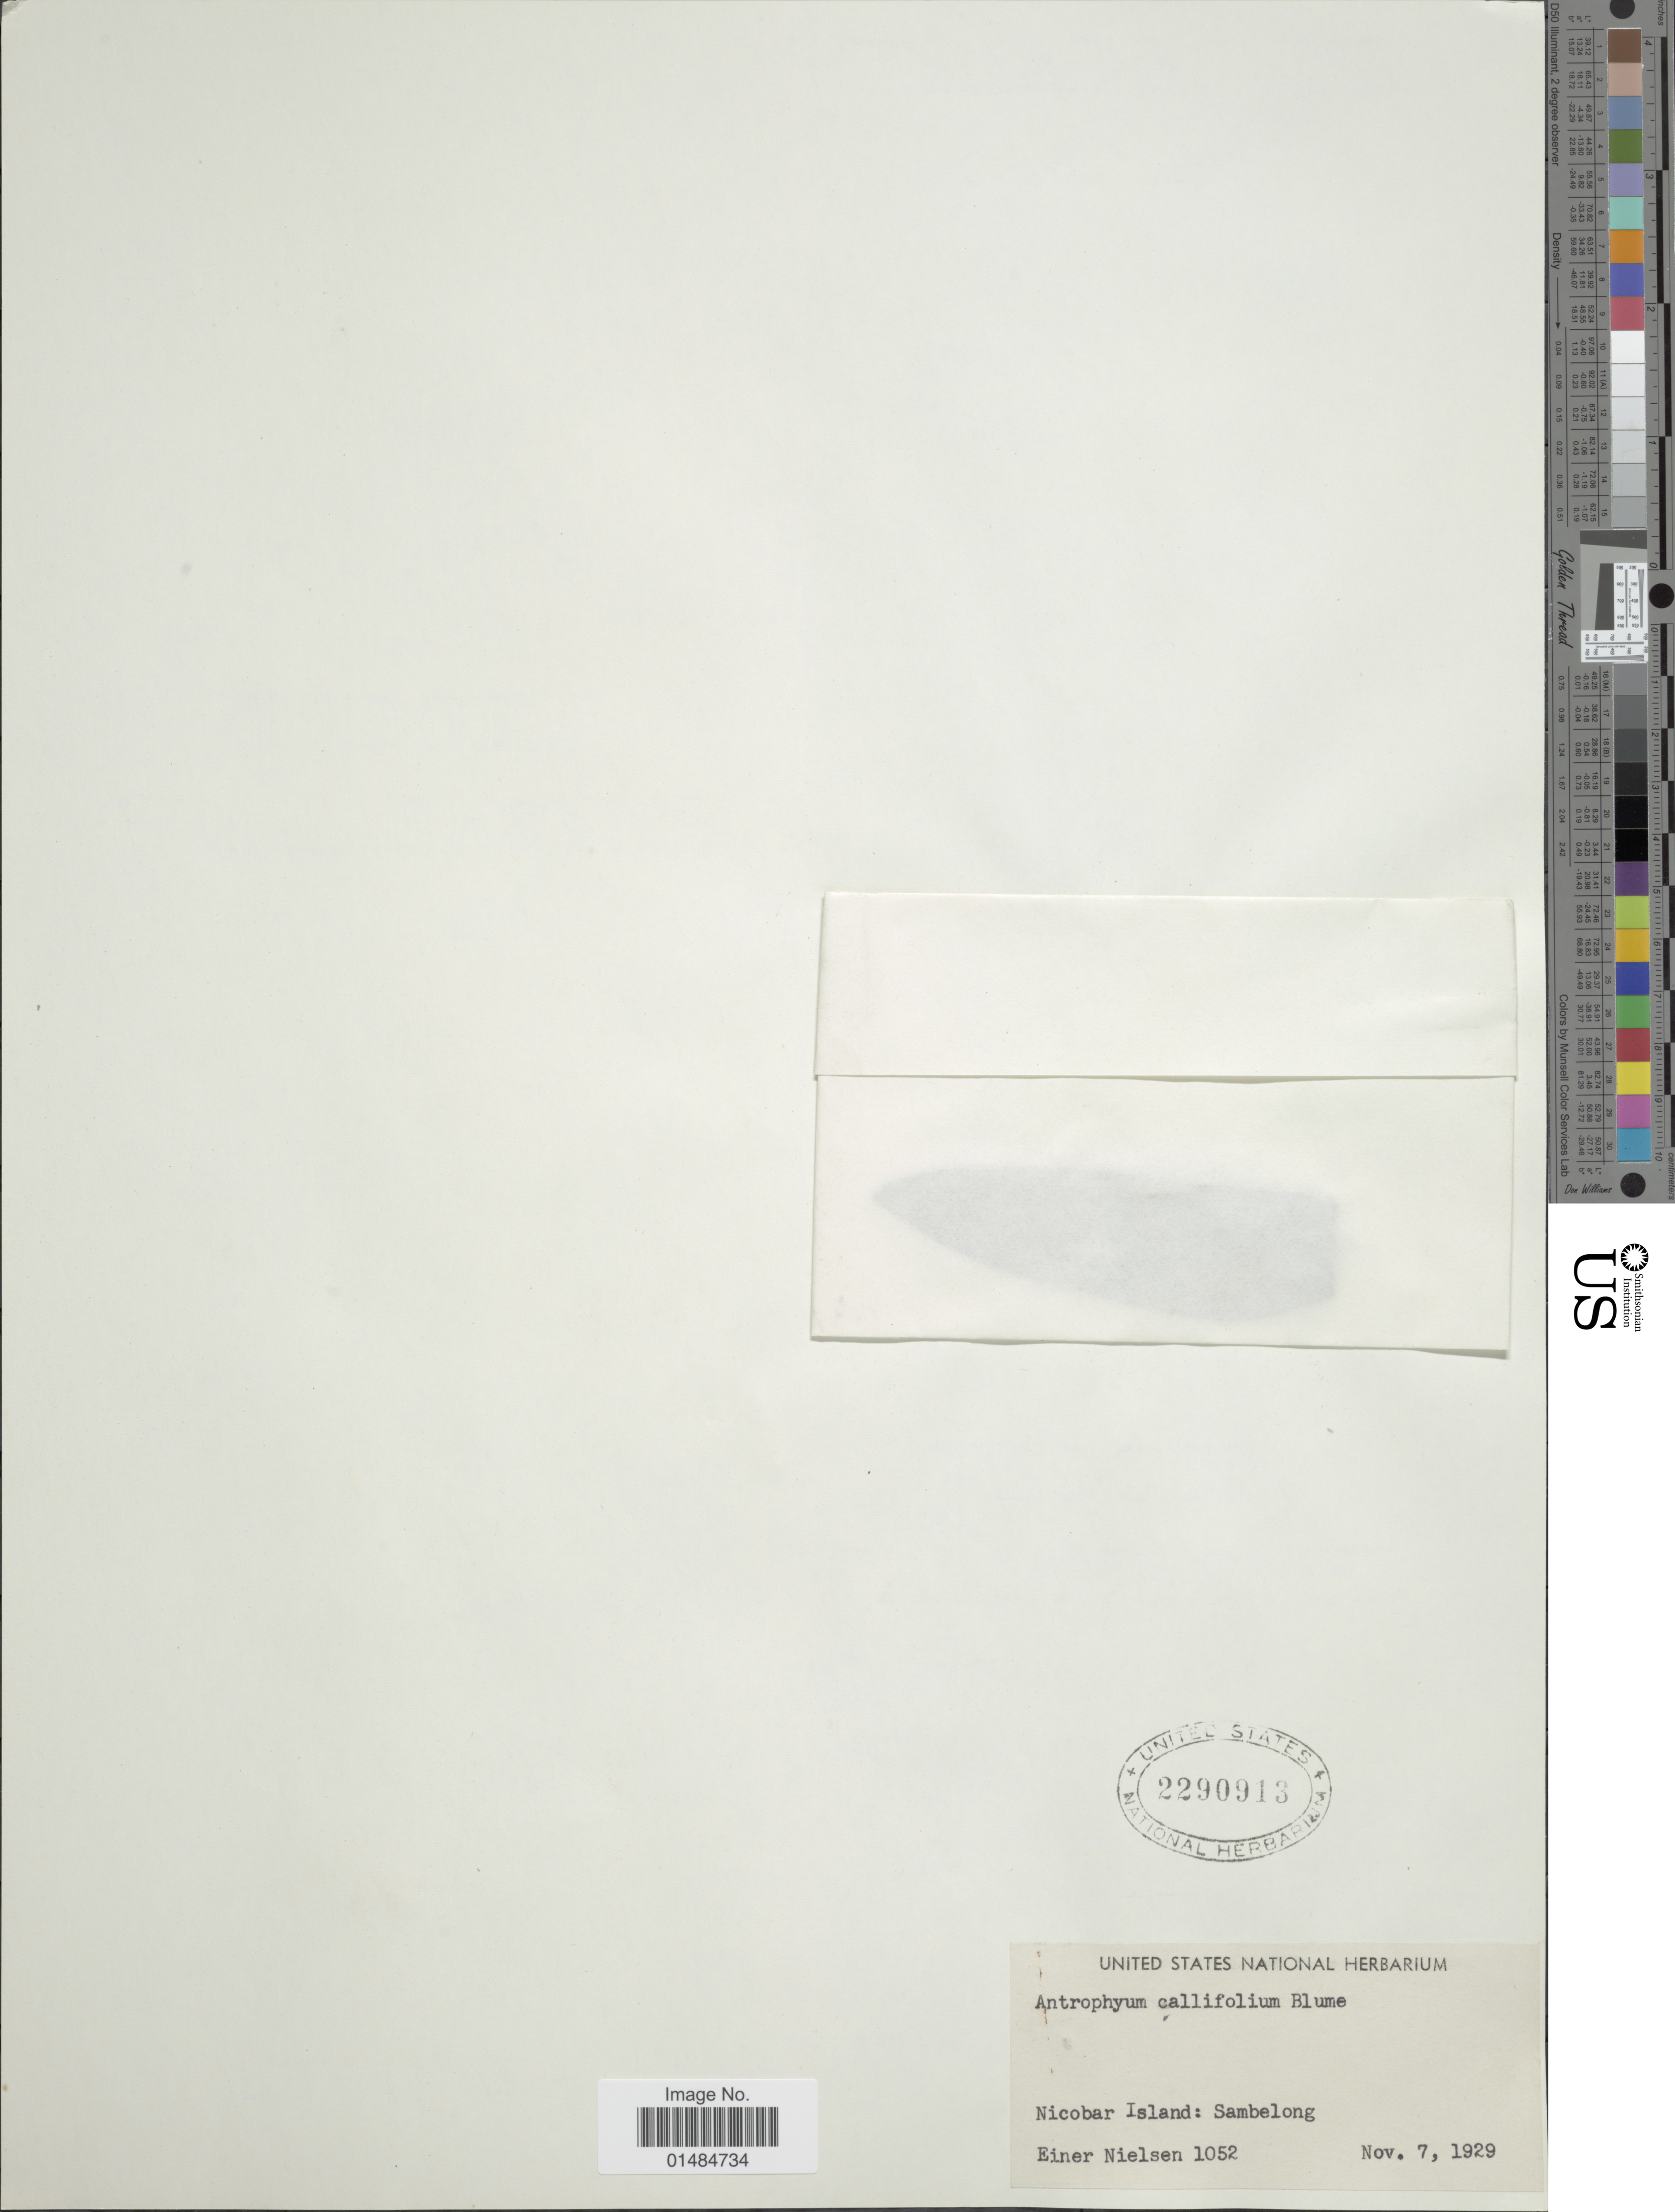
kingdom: Plantae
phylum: Tracheophyta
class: Polypodiopsida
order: Polypodiales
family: Pteridaceae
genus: Antrophyum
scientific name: Antrophyum callifolium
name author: Blume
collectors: E. Nielsen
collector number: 1052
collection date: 1929-11-07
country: India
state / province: Andaman and Nicobar Islands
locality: Nicobar Island: Sambelong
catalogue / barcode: US 2290913